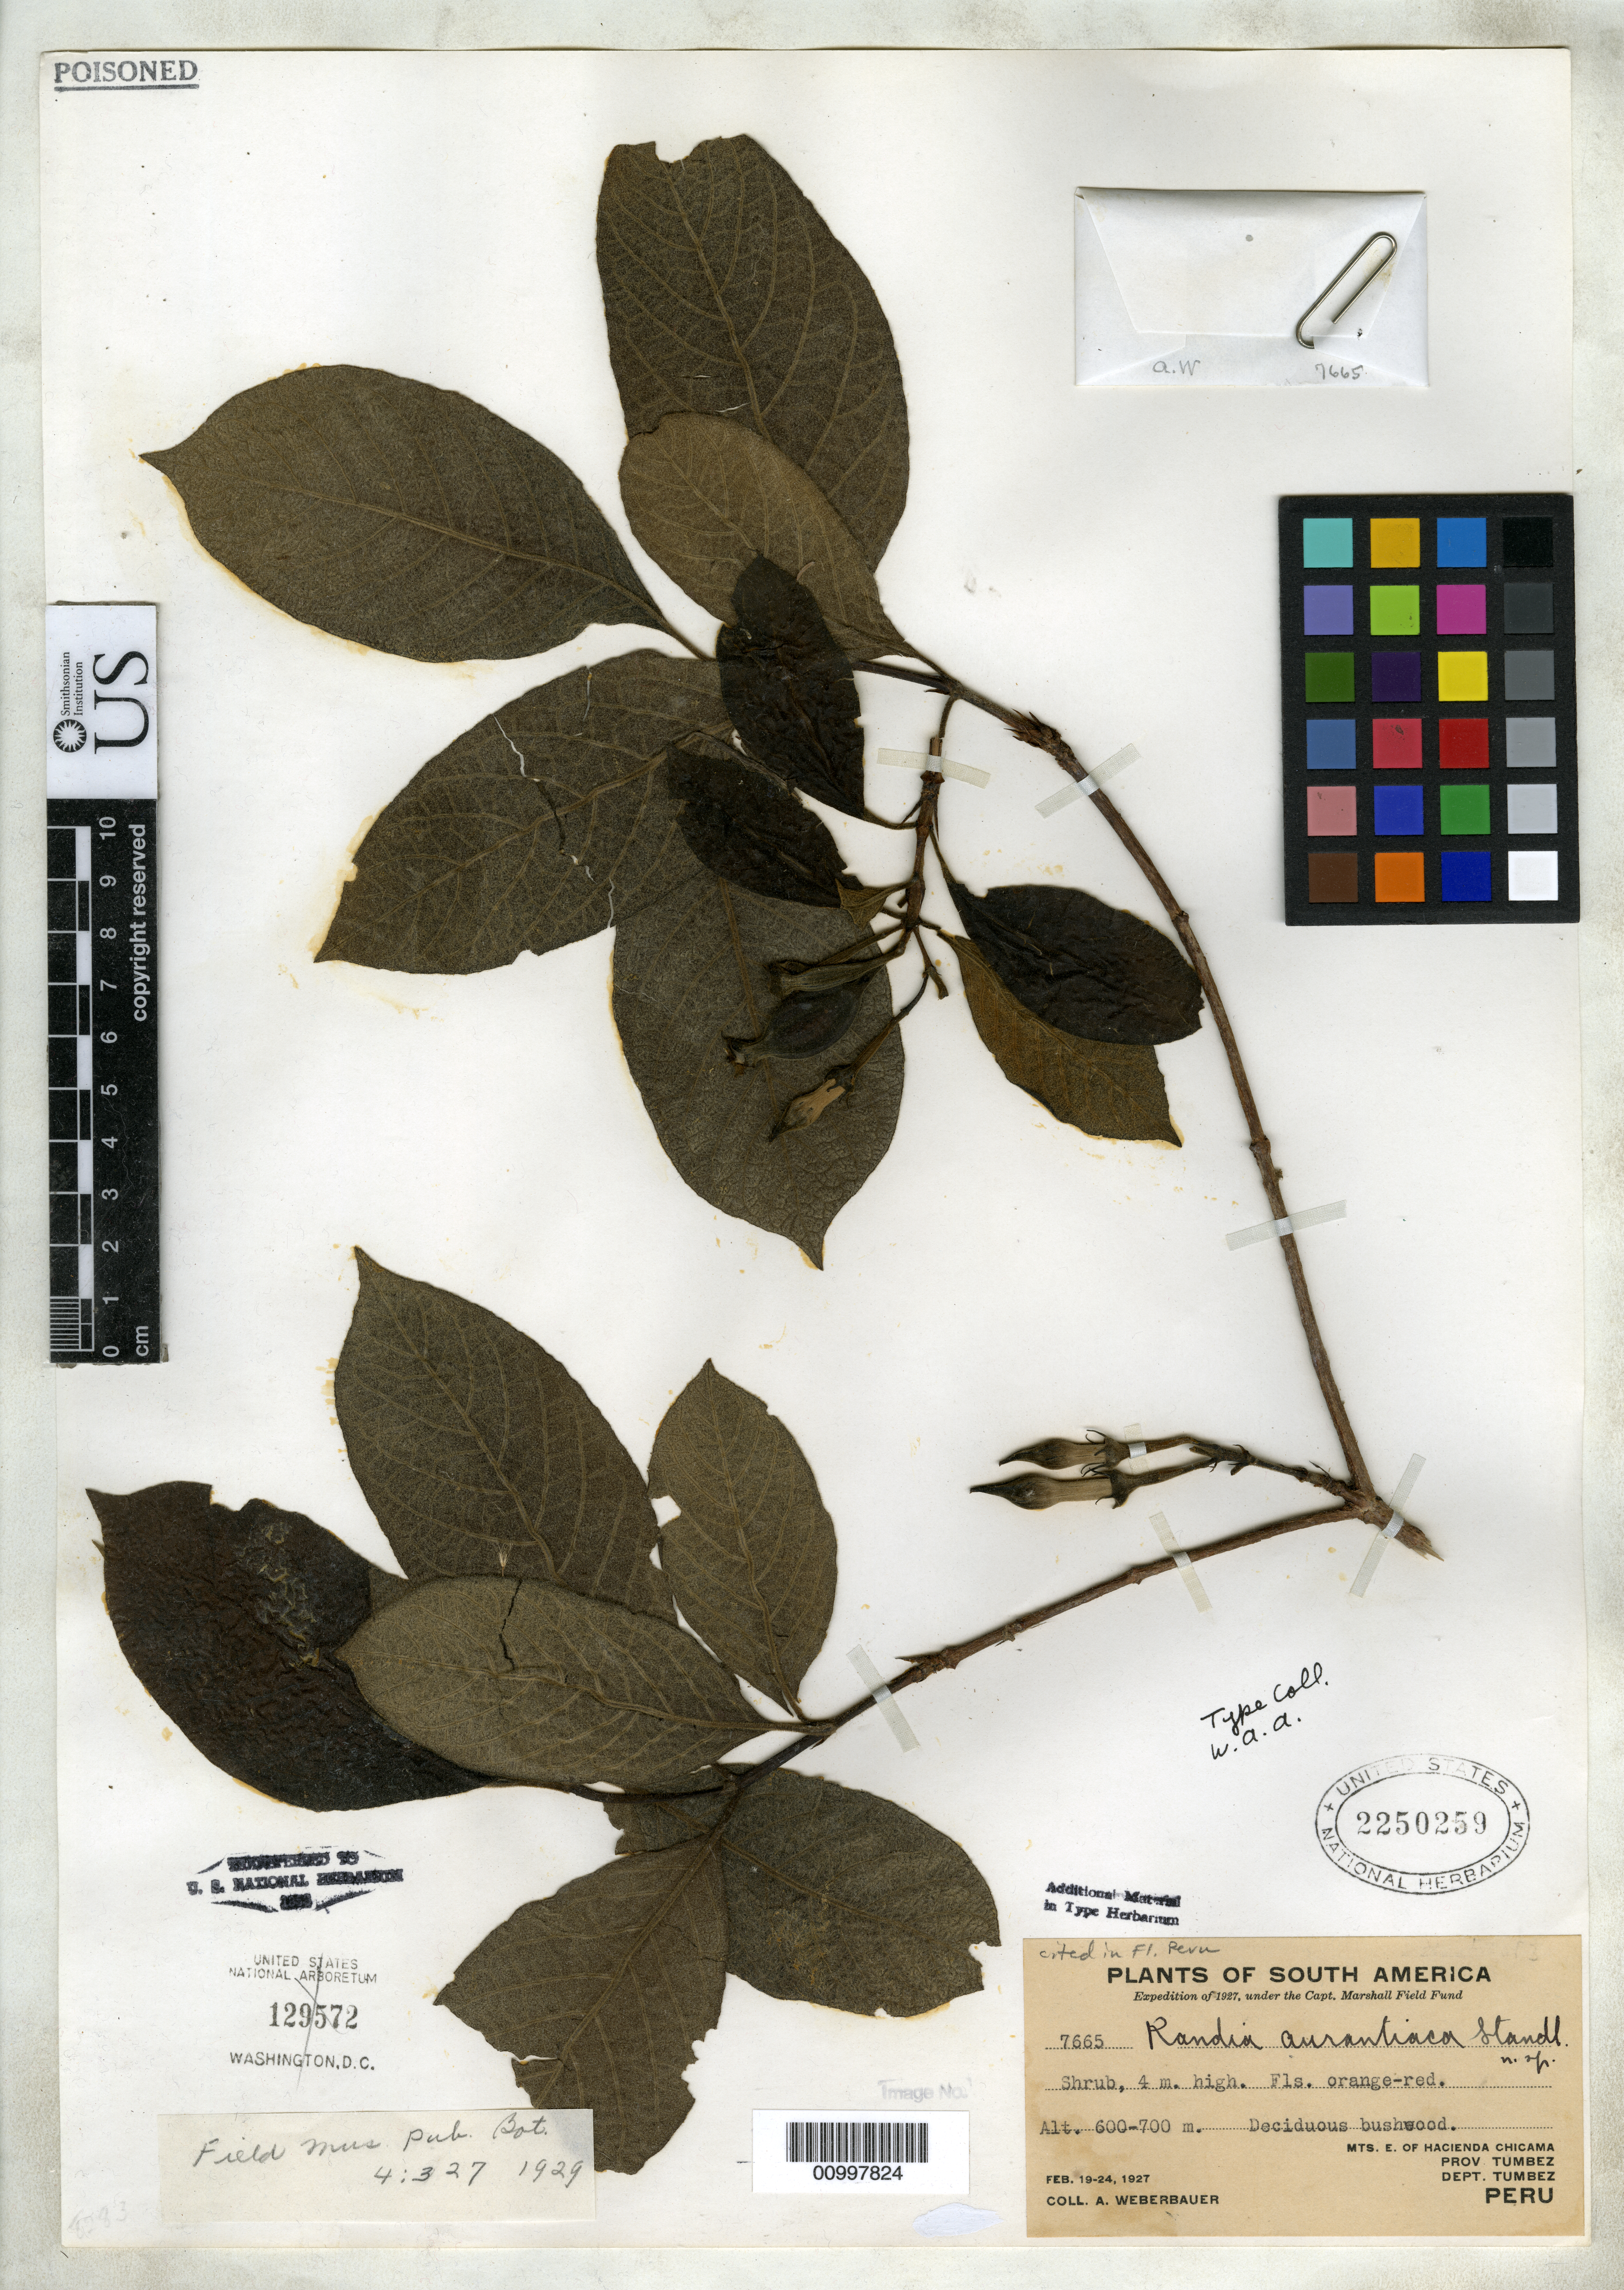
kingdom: Plantae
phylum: Tracheophyta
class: Magnoliopsida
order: Gentianales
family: Rubiaceae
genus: Randia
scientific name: Randia aurantiaca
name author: Standl.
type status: Isotype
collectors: A. Weberbauer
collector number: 7665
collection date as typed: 19 Feb 1927 to 24 Feb 1927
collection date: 1927-02-19/1927-02-24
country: Peru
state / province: Tumbes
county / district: Tumbes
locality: Mts. E. of Hacienda Chicama, Prov. Tumbez, Dept. Tumbez.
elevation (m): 600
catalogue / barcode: US 2250259